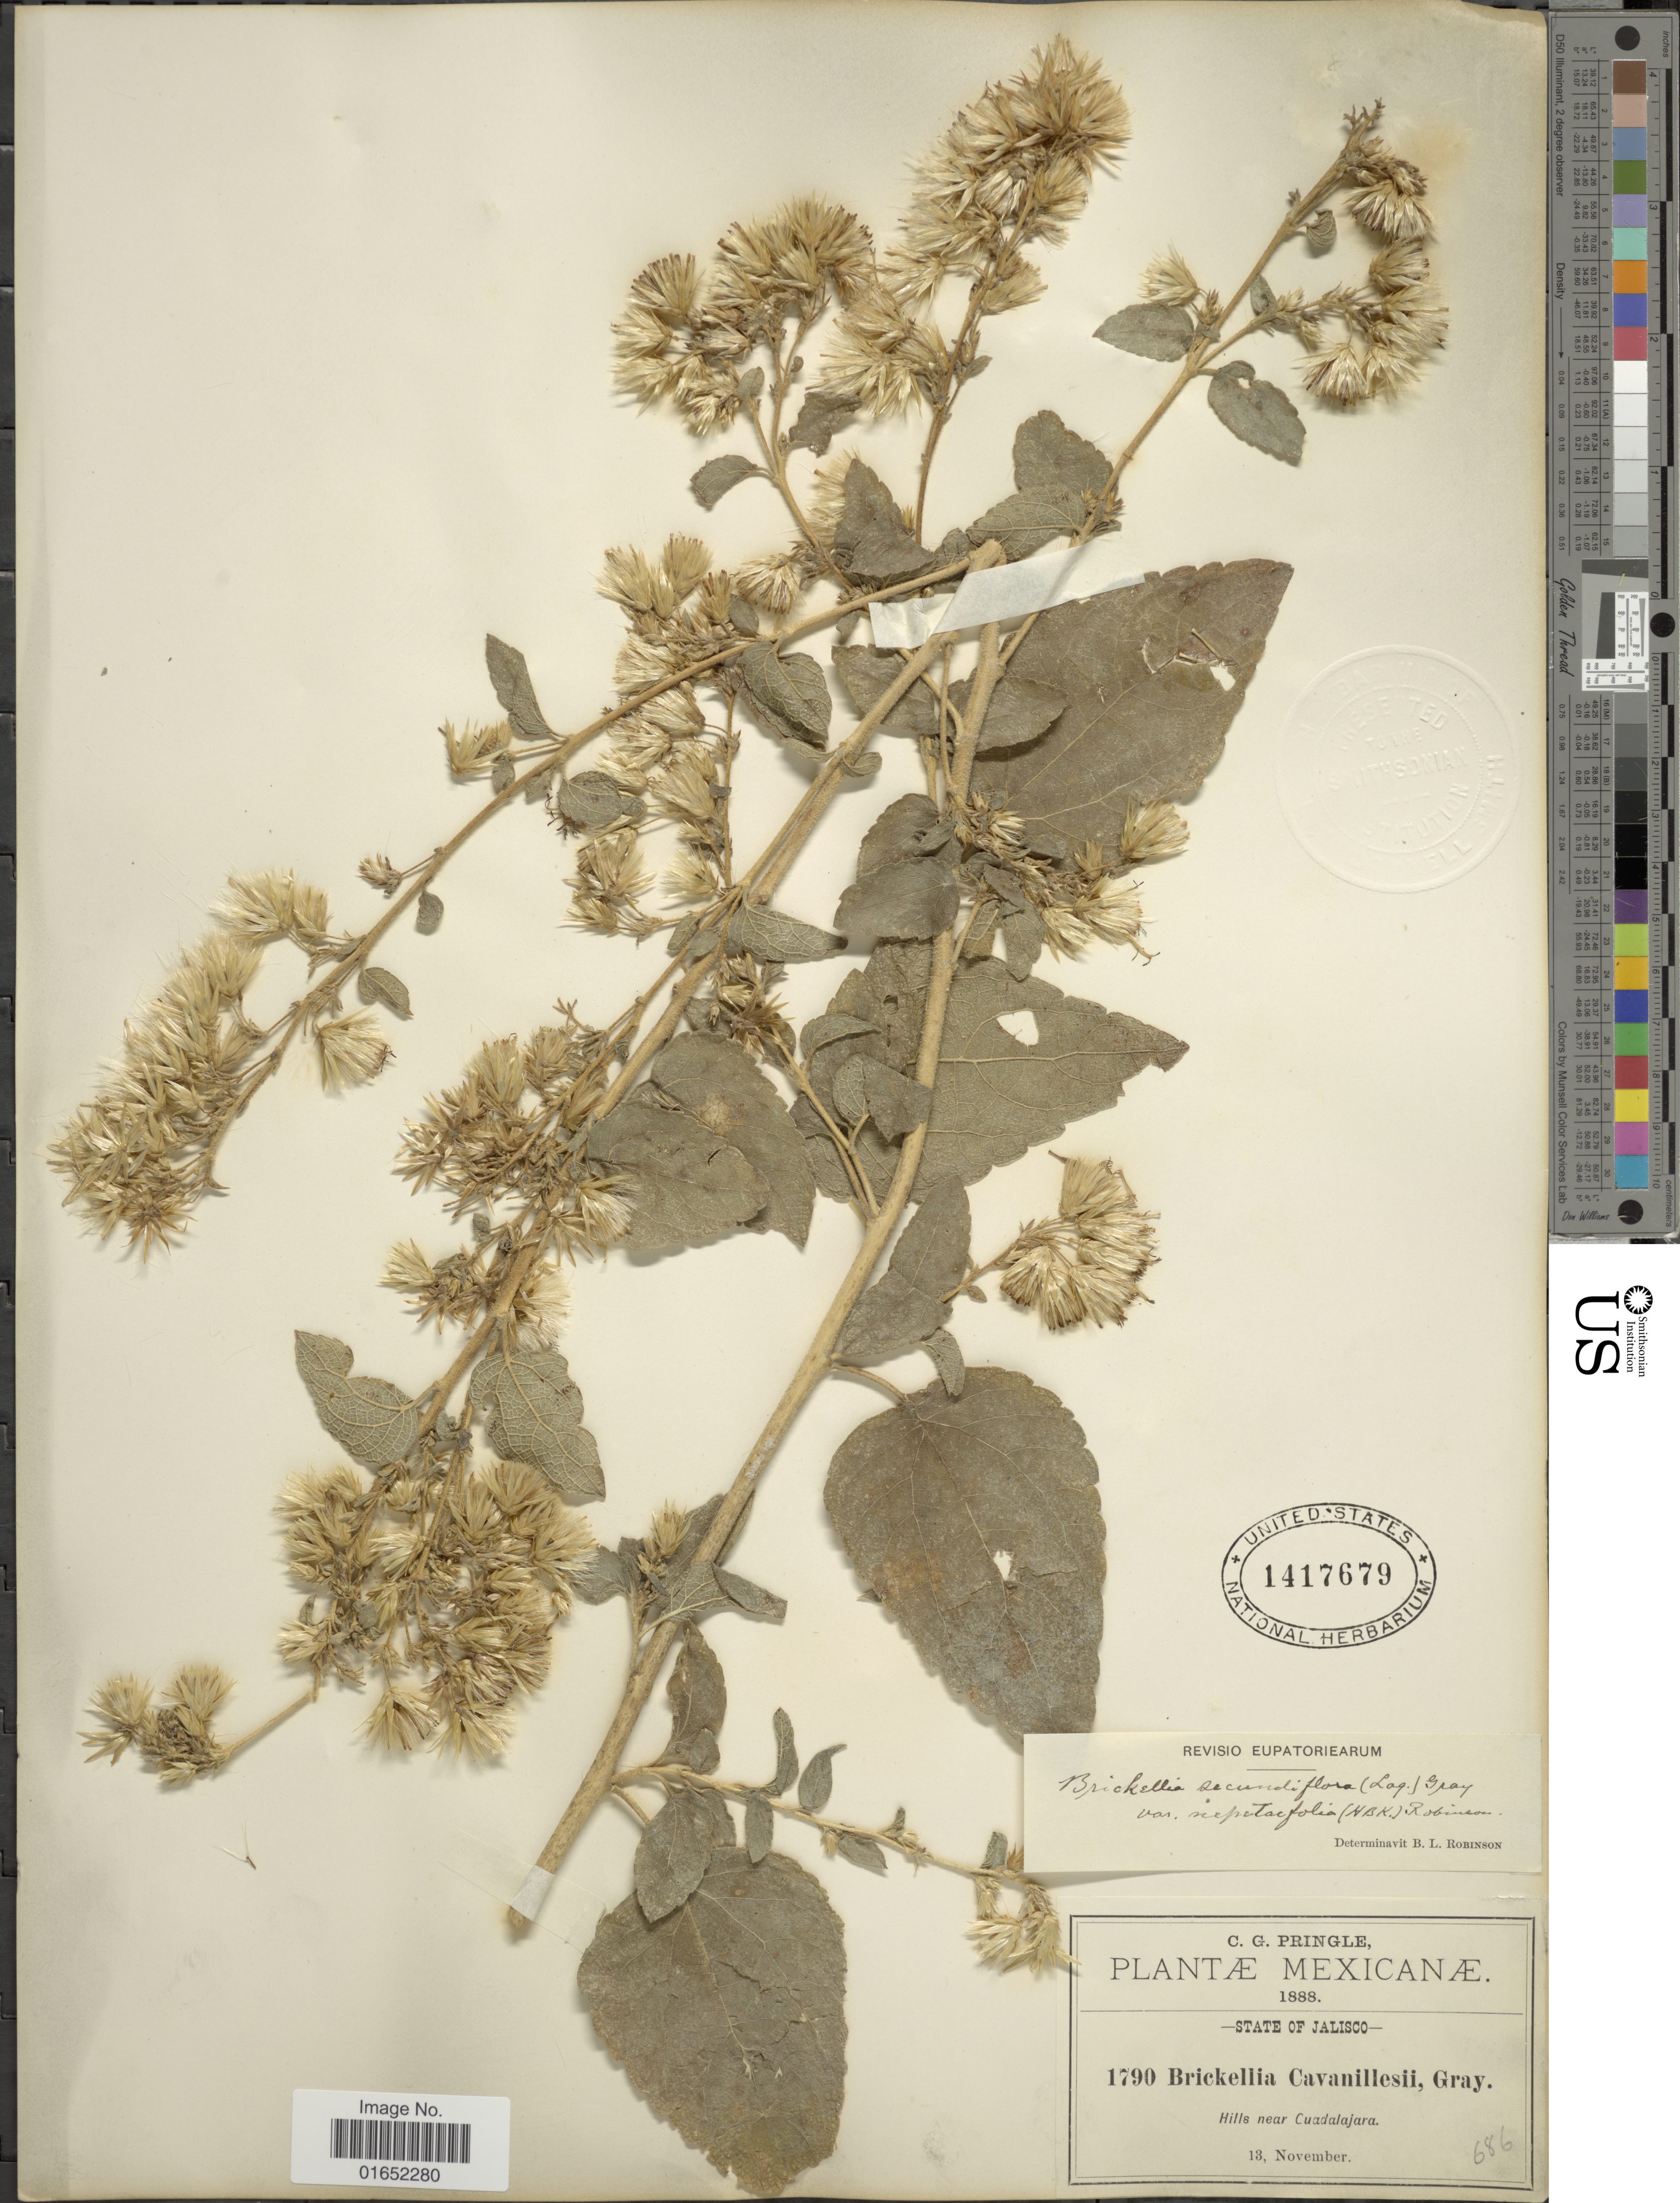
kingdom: Plantae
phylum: Tracheophyta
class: Magnoliopsida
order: Asterales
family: Asteraceae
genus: Brickellia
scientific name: Brickellia secundiflora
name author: (Lag.) A. Gray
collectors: C. G. Pringle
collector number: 1790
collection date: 1888-11-13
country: Mexico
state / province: Jalisco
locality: Hills near Cuadalajara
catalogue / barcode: US 1417679